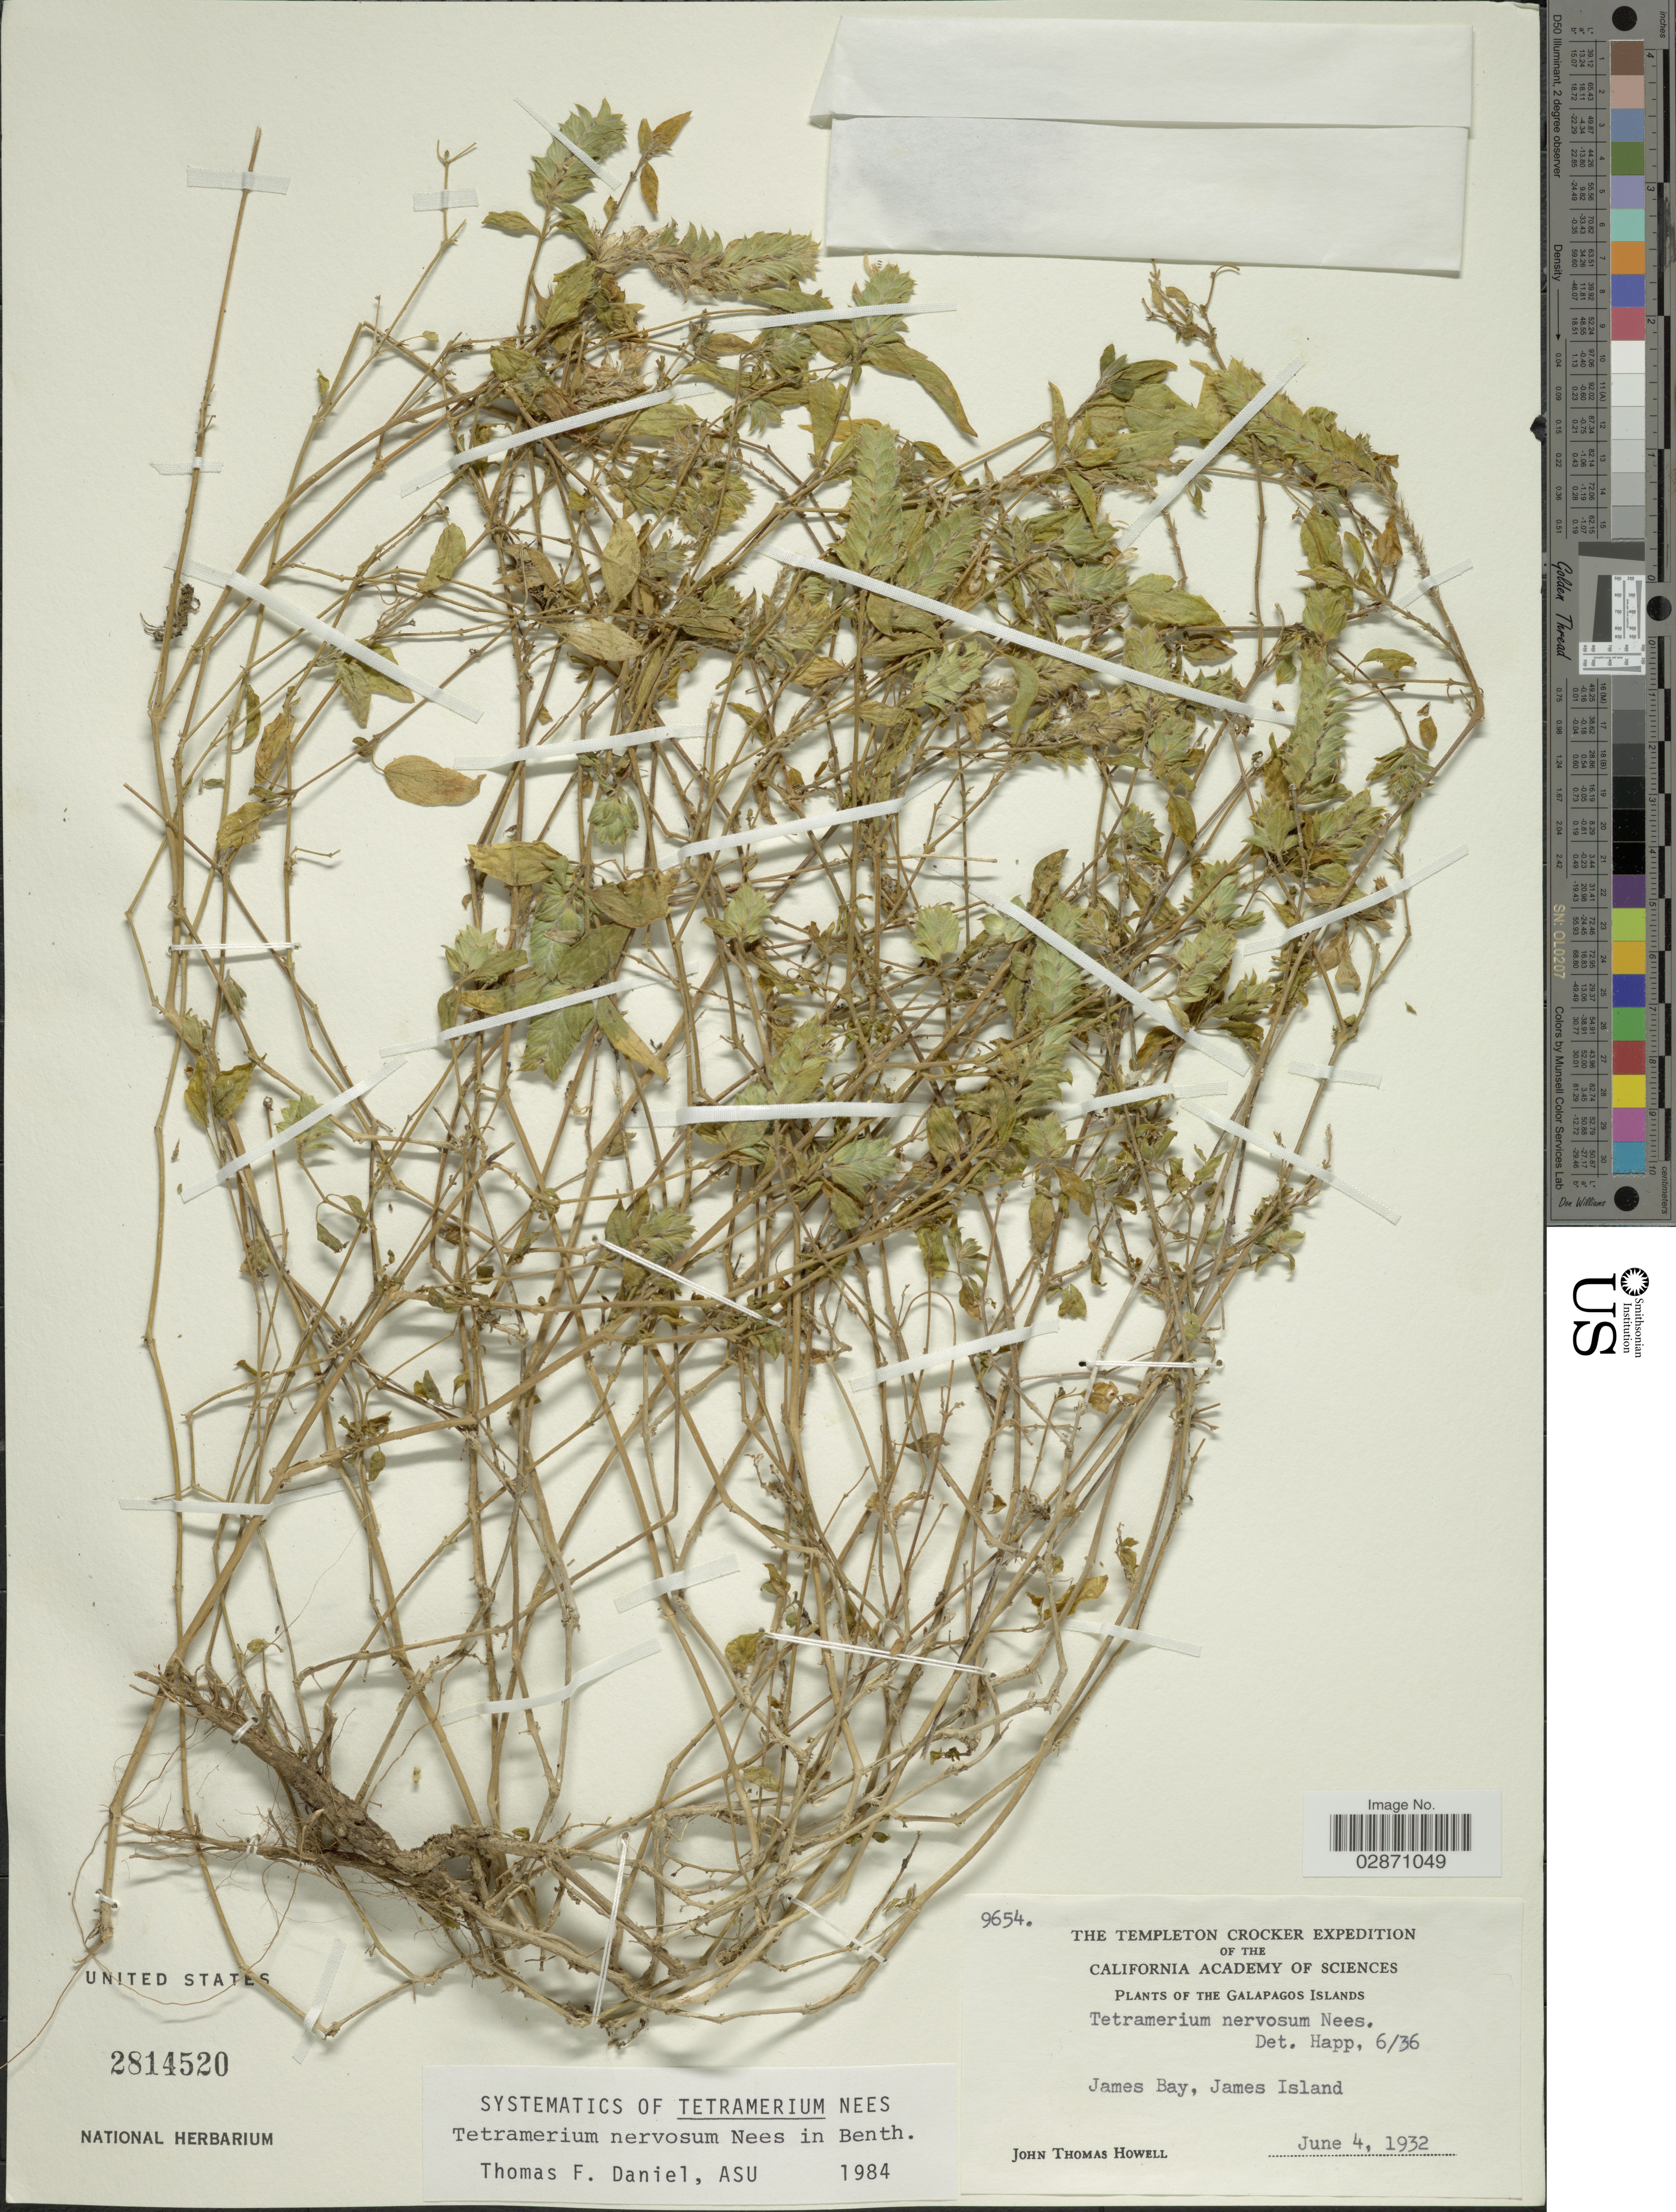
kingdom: Plantae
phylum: Tracheophyta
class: Magnoliopsida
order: Lamiales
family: Acanthaceae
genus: Tetramerium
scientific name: Tetramerium nervosum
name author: Nees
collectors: J. T. Howell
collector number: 9654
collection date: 1932-06-04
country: Ecuador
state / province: Colón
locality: The Galapagos Islands, James Bay, James Island.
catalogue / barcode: US 2814520